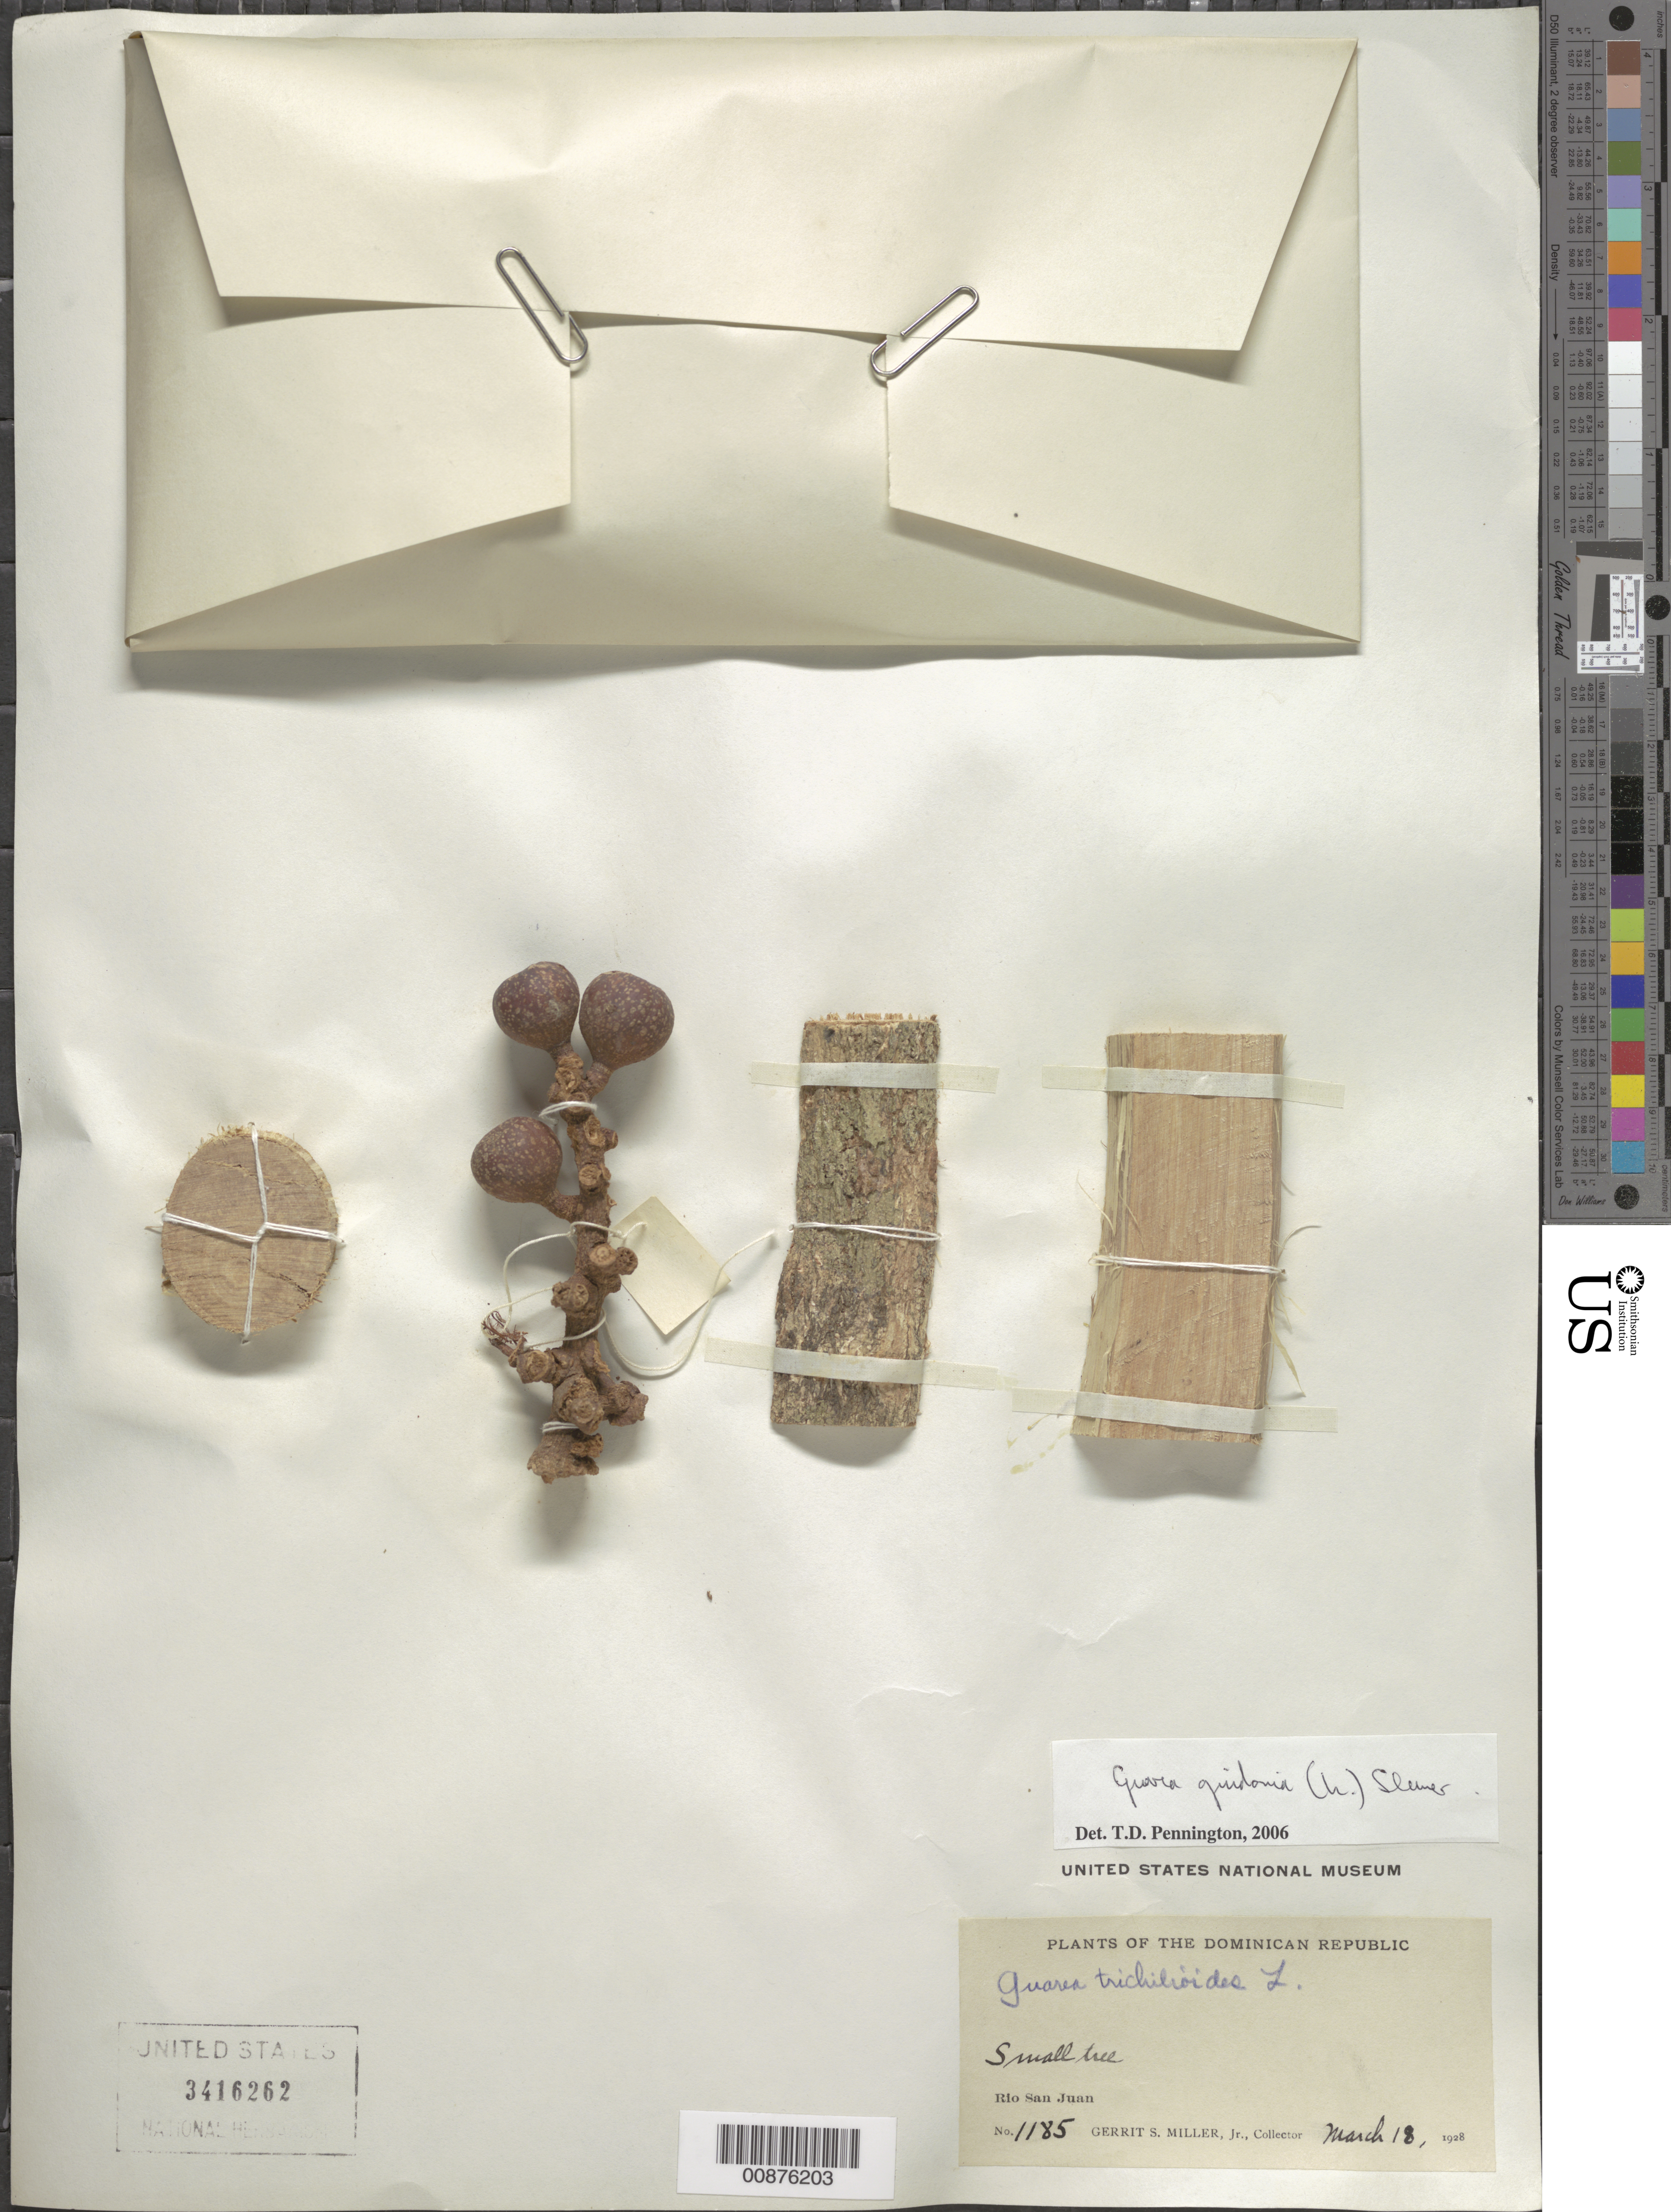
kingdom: Plantae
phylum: Tracheophyta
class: Magnoliopsida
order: Sapindales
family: Meliaceae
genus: Guarea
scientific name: Guarea guidonia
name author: (L.) Sleumer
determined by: Pennington, T. D., (K)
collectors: G. S. Miller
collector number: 1185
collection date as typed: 18 Mar 1928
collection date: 1928-03-18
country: Dominican Republic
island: Hispaniola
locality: Rio San Juan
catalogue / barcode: US 3416262